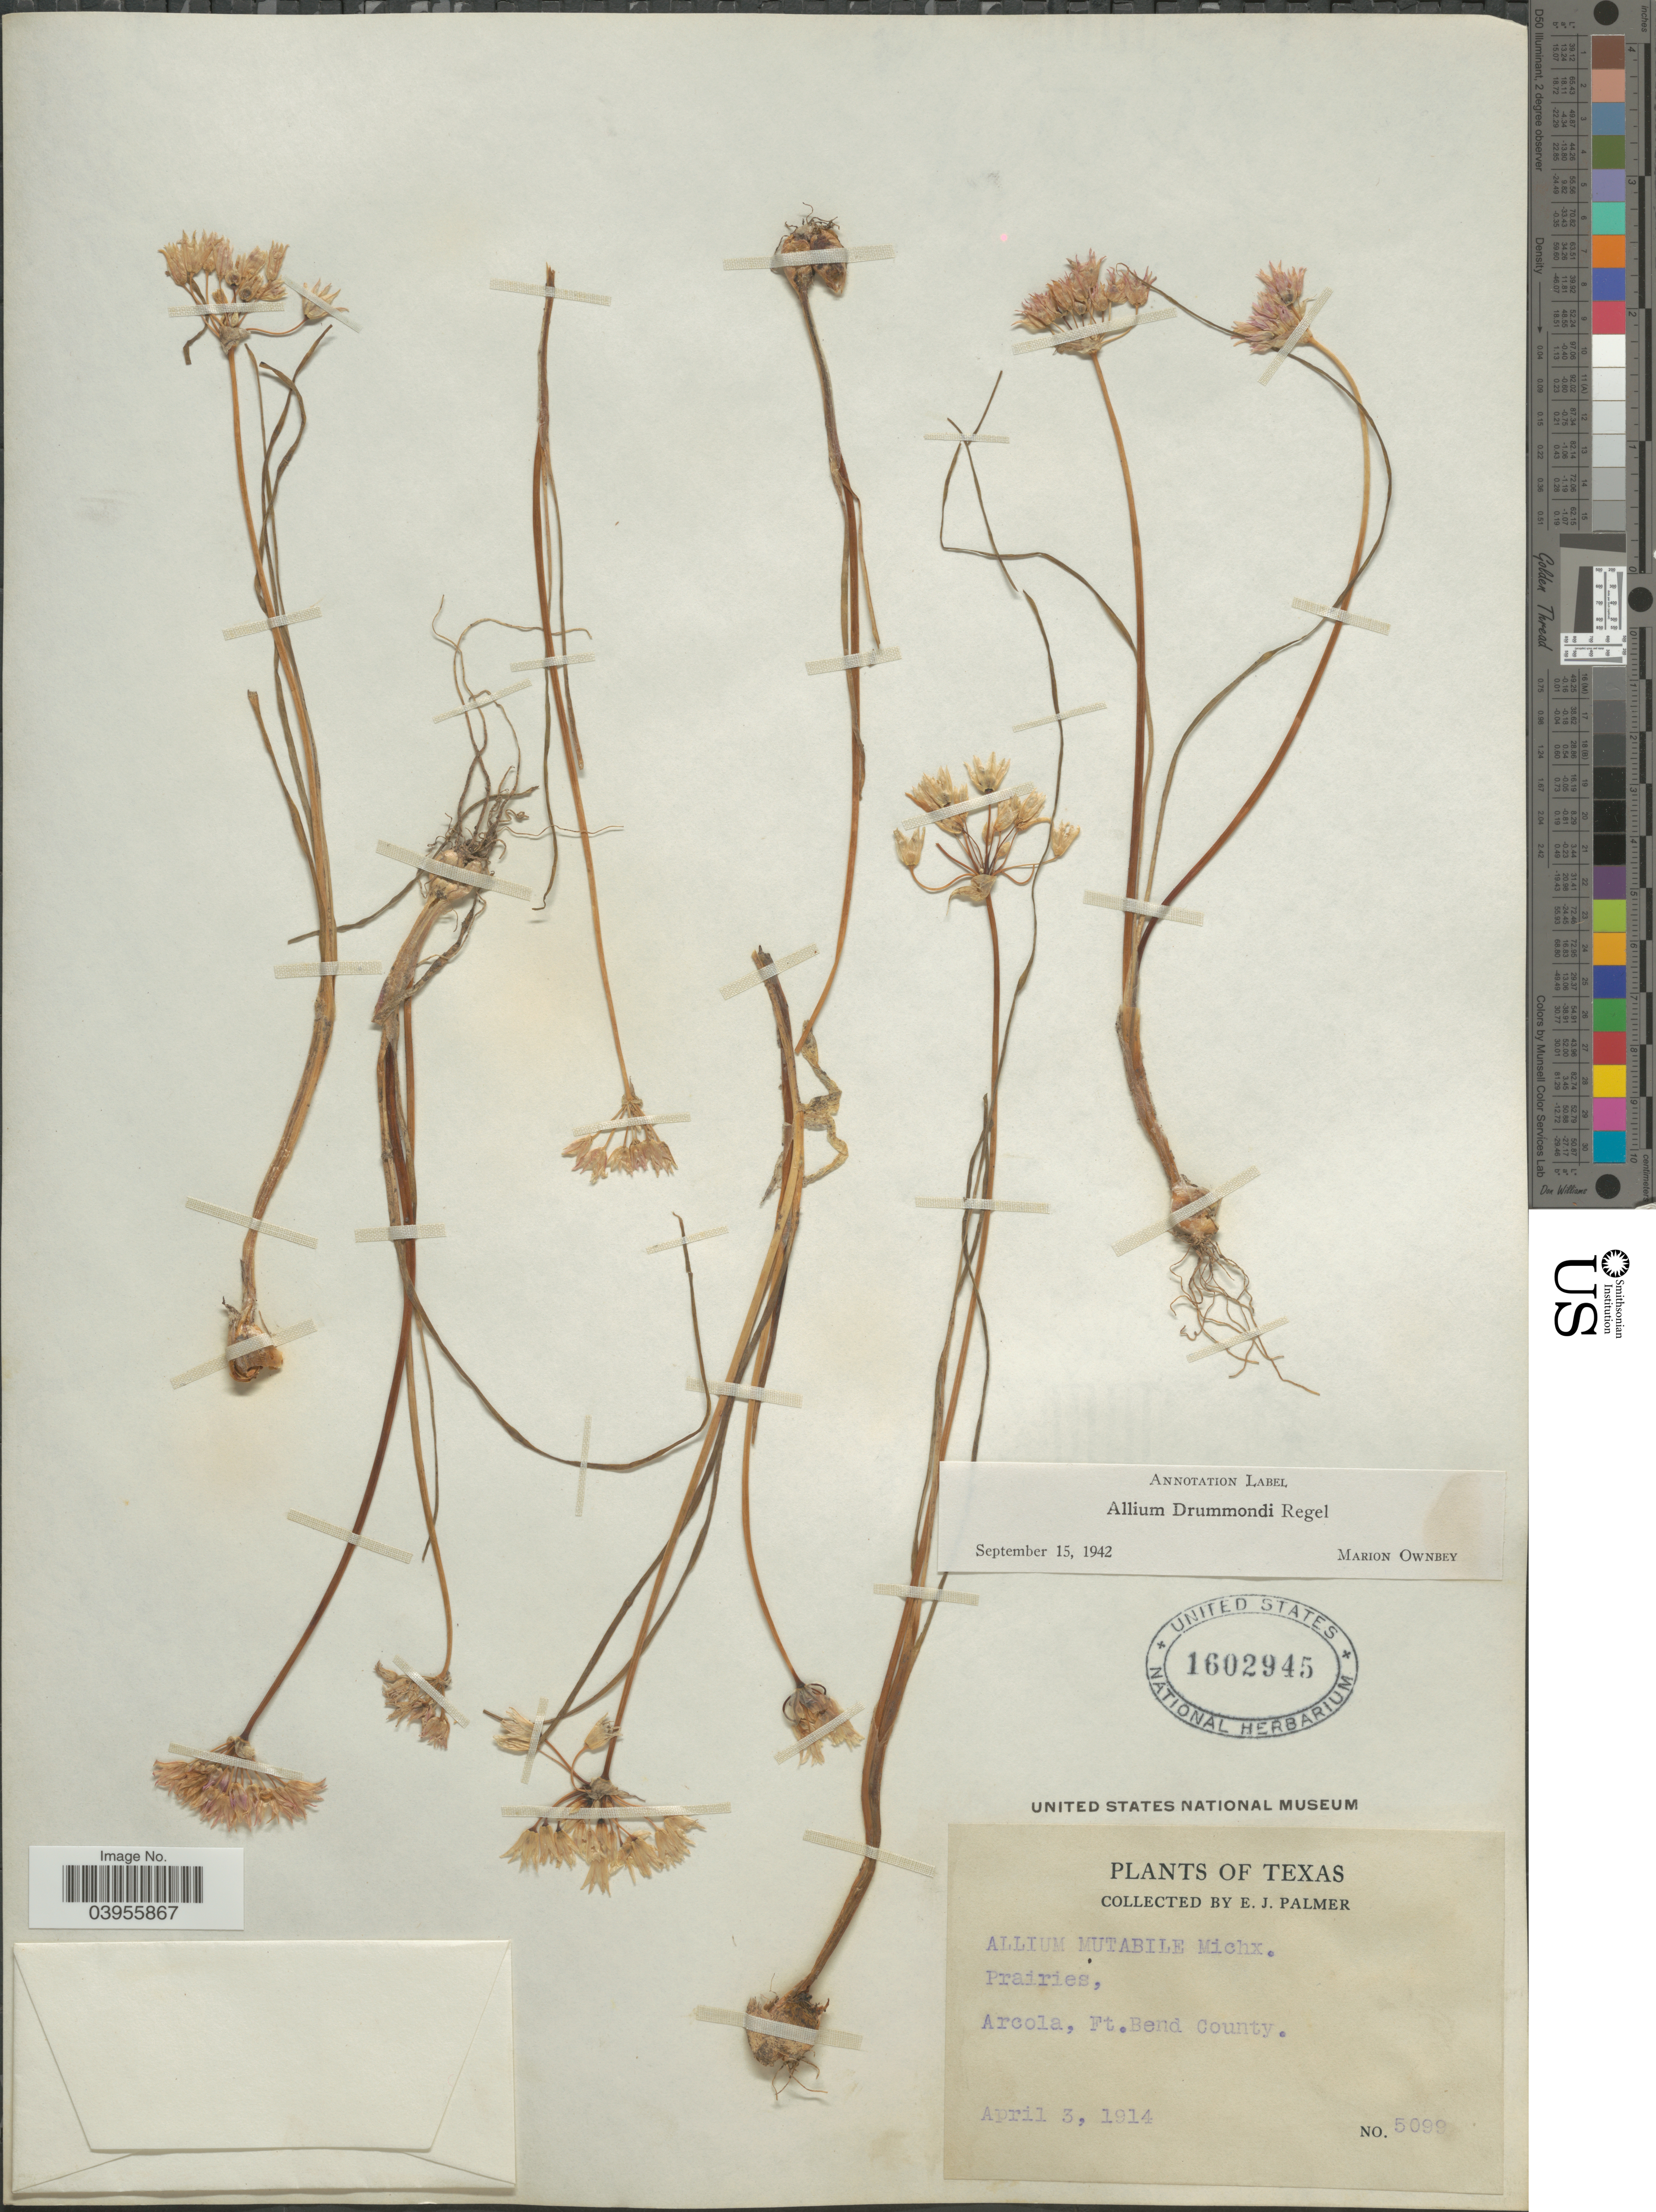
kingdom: Plantae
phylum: Tracheophyta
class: Liliopsida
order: Asparagales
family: Amaryllidaceae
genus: Allium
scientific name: Allium drummondii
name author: Regel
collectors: E. J. Palmer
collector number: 5099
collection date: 1914-04-03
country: United States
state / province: Texas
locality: Prairies, Arcola, Ft. Bend County.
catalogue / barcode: US 1602945